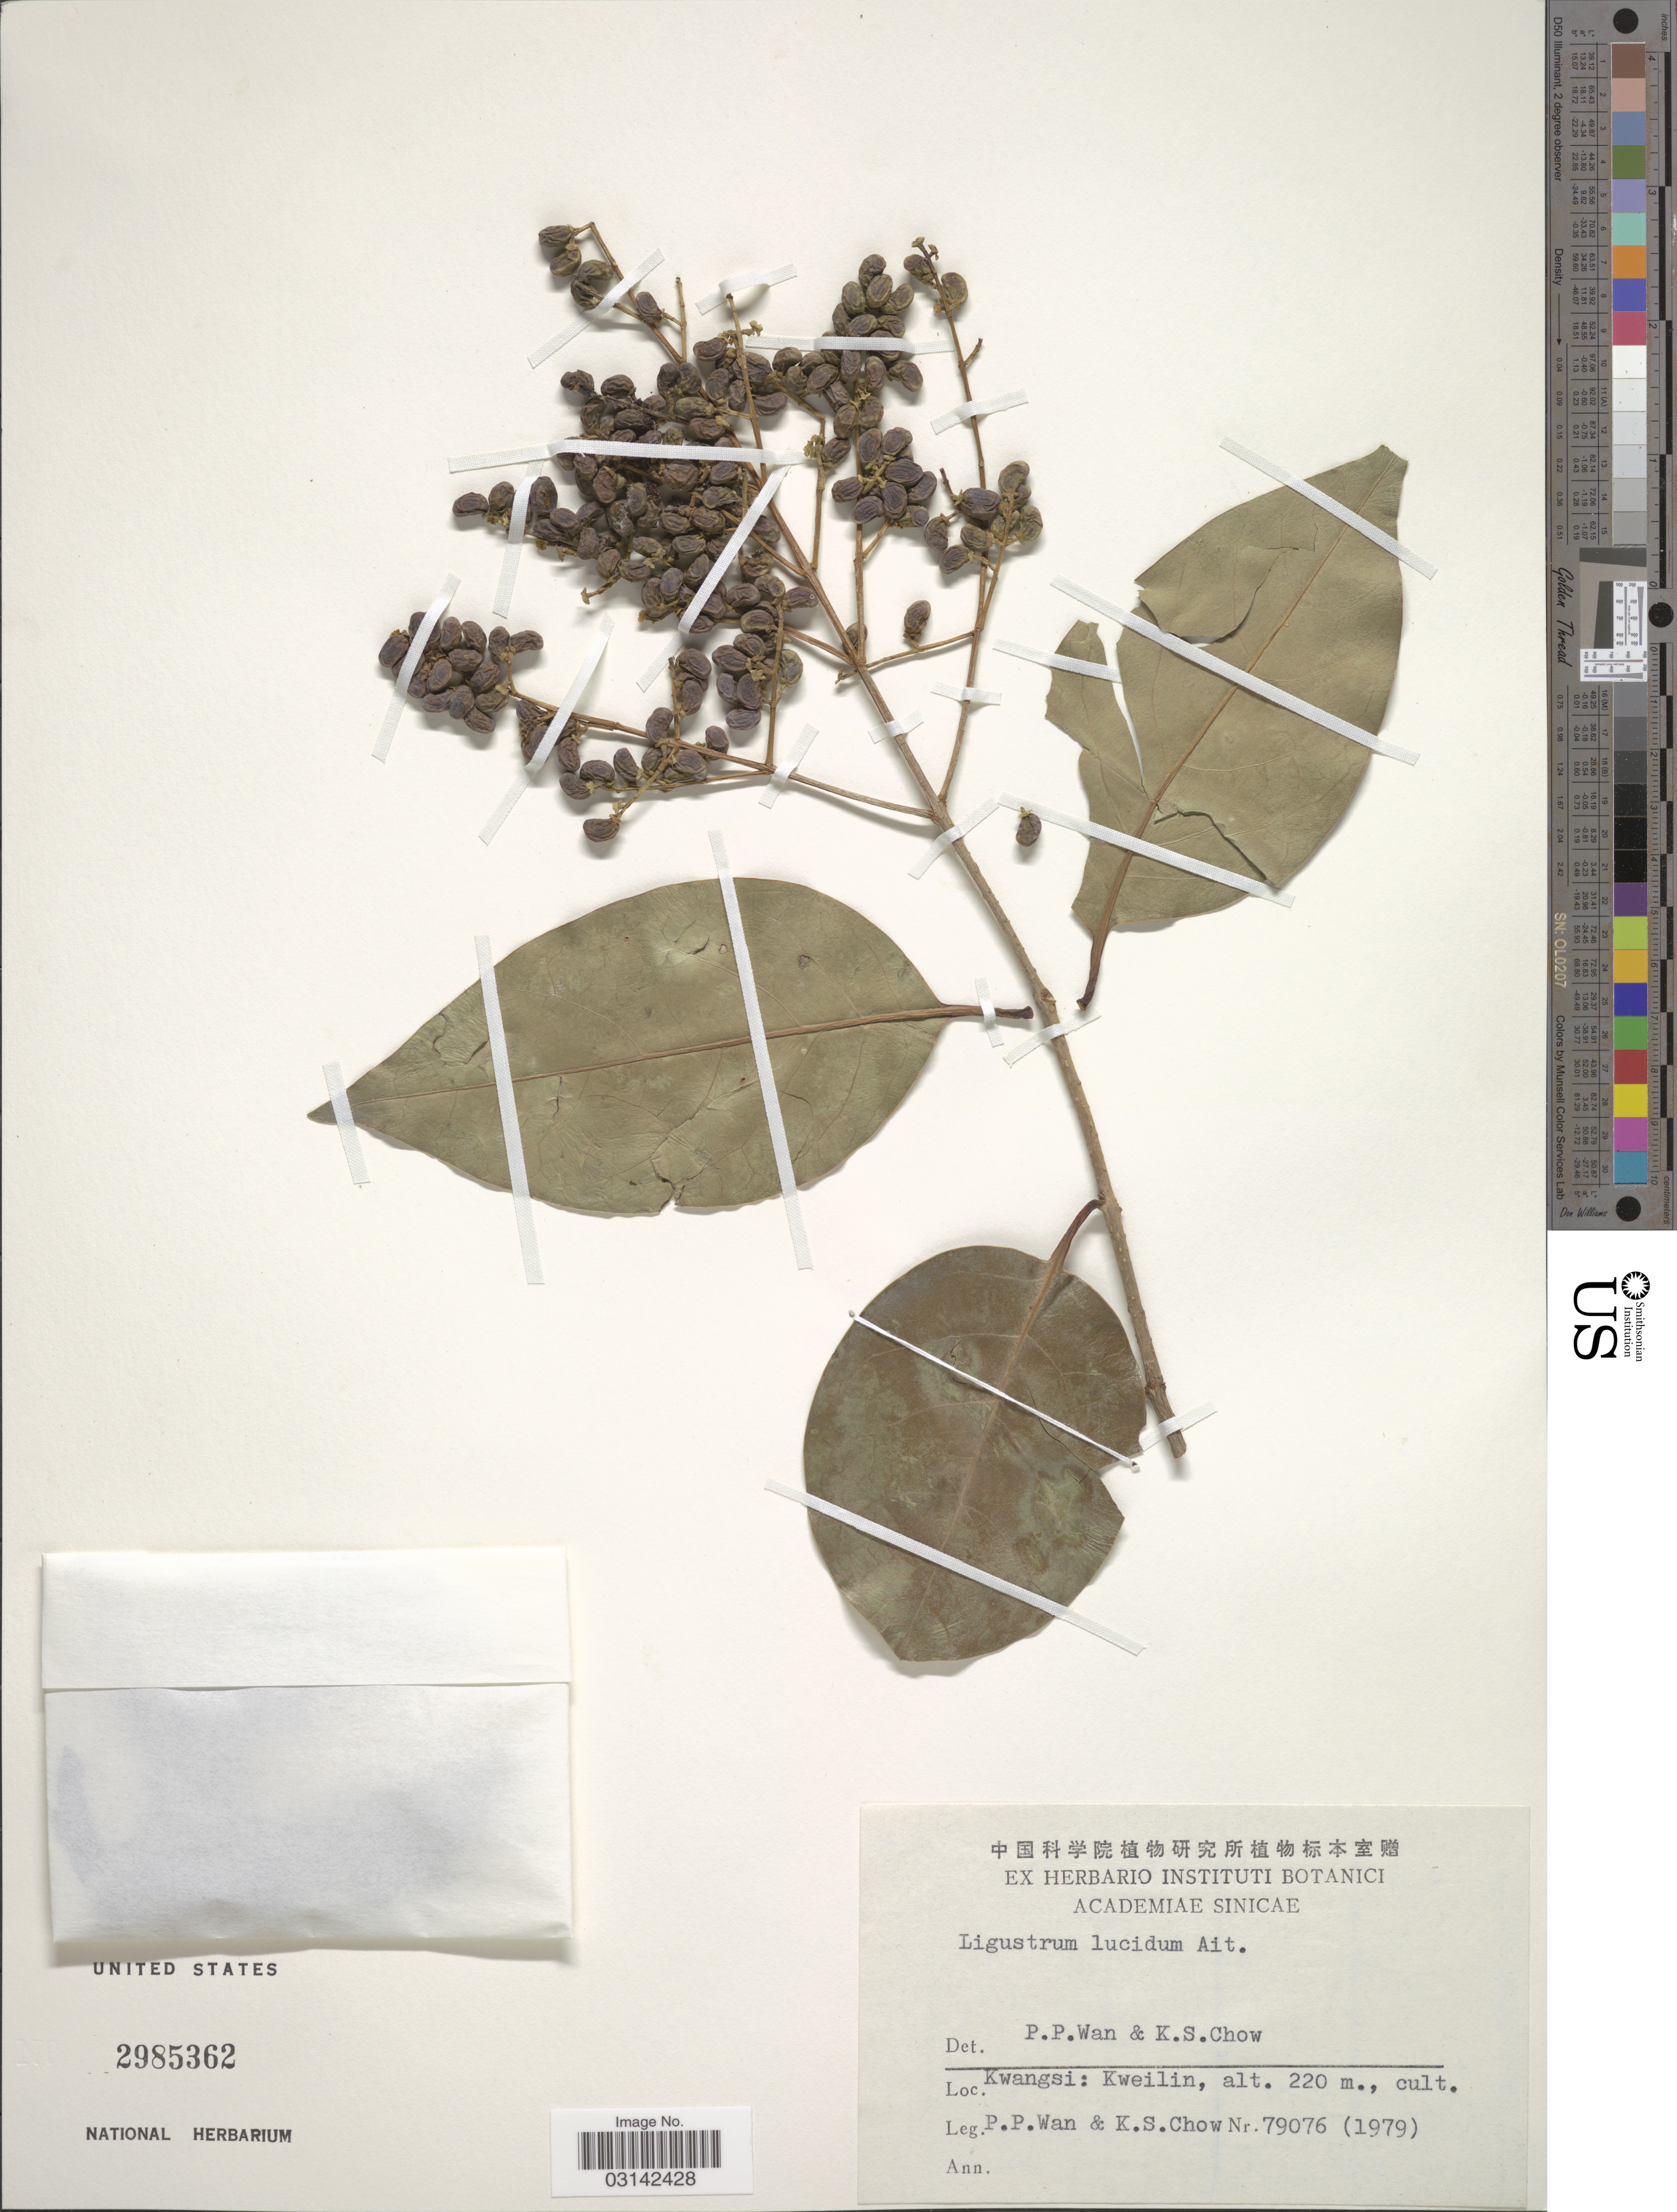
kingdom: Plantae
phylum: Tracheophyta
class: Magnoliopsida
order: Lamiales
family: Oleaceae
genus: Ligustrum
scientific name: Ligustrum lucidum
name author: W.T. Aiton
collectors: P. Wan & K. S. Chow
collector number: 79076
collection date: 1979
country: China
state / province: Guangxi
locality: Kwangsi: Kweilin.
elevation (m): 220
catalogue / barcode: US 2985362